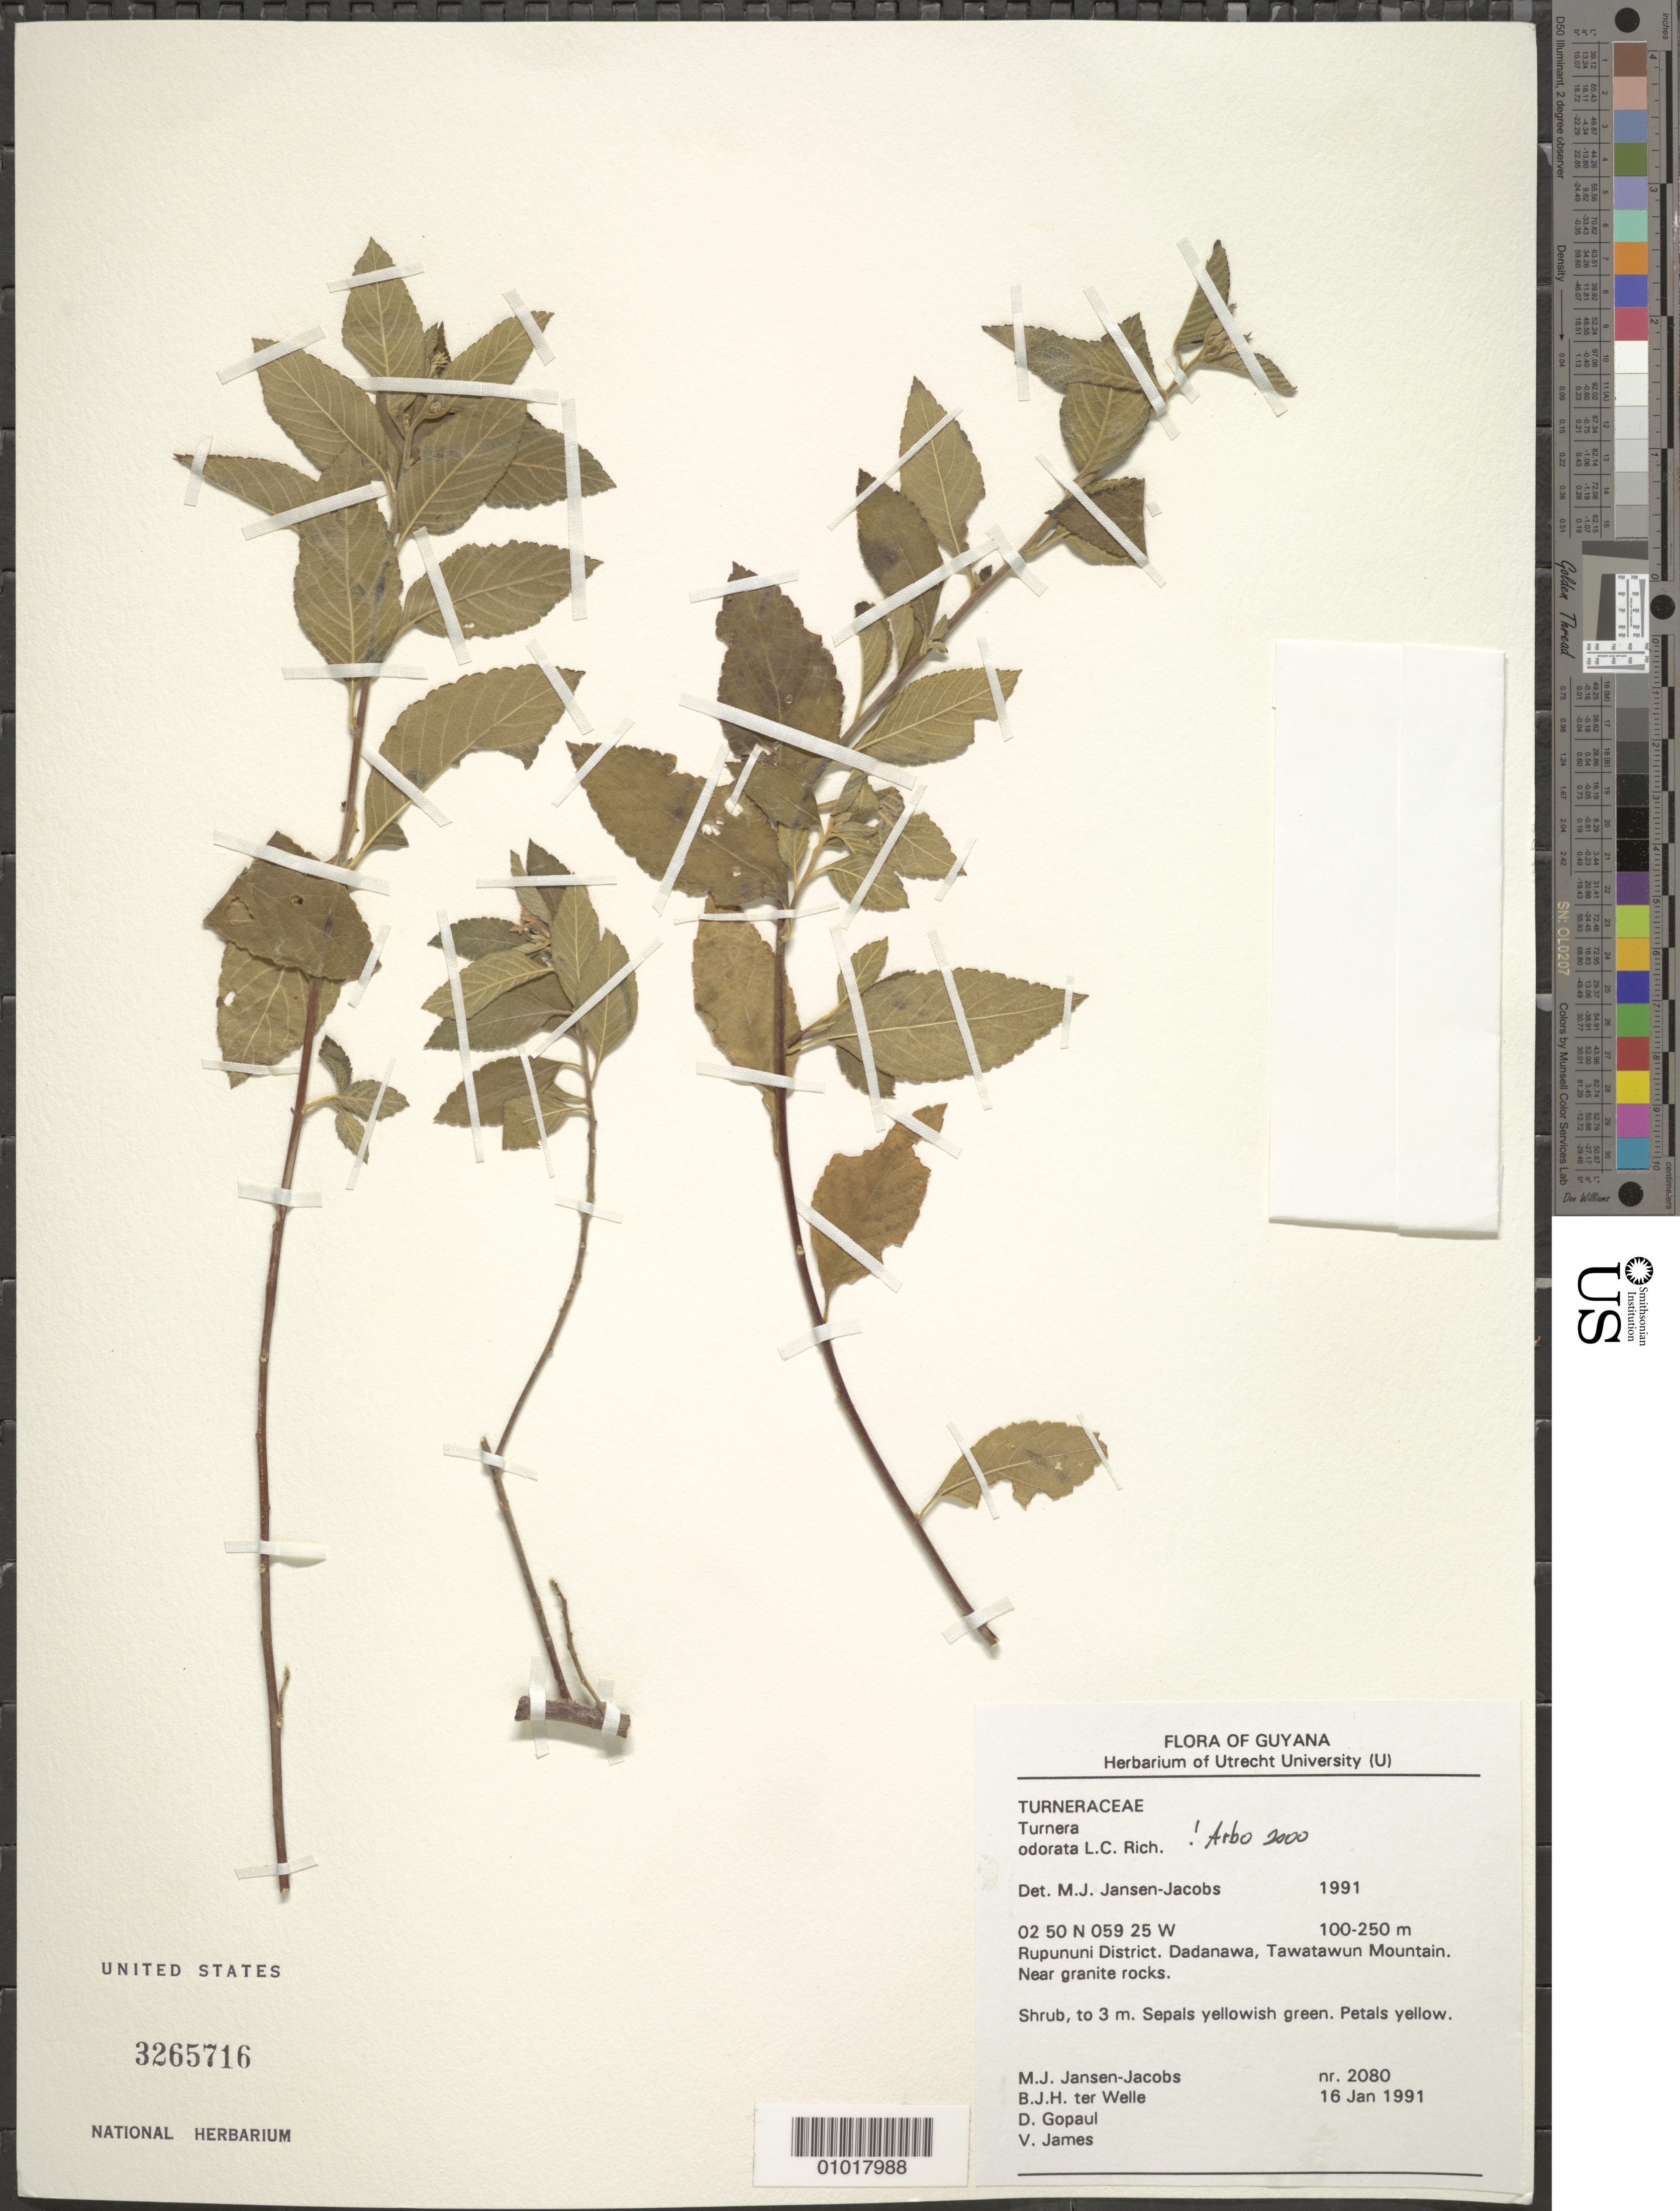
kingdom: Plantae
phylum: Tracheophyta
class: Magnoliopsida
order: Malpighiales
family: Turneraceae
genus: Turnera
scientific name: Turnera odorata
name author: Rich.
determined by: Arbo, M. M.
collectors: M. J. Jansen-Jacobs, B. Welle, D. Gopaul & V. James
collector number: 2080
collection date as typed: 16-Jan-91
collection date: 1991-01-16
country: Guyana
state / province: U. Takutu-U. Essequibo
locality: Tawatawun Mountain, Dadanawa, Rupununi District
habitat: Near granite rocks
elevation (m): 100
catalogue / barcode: US 3265716